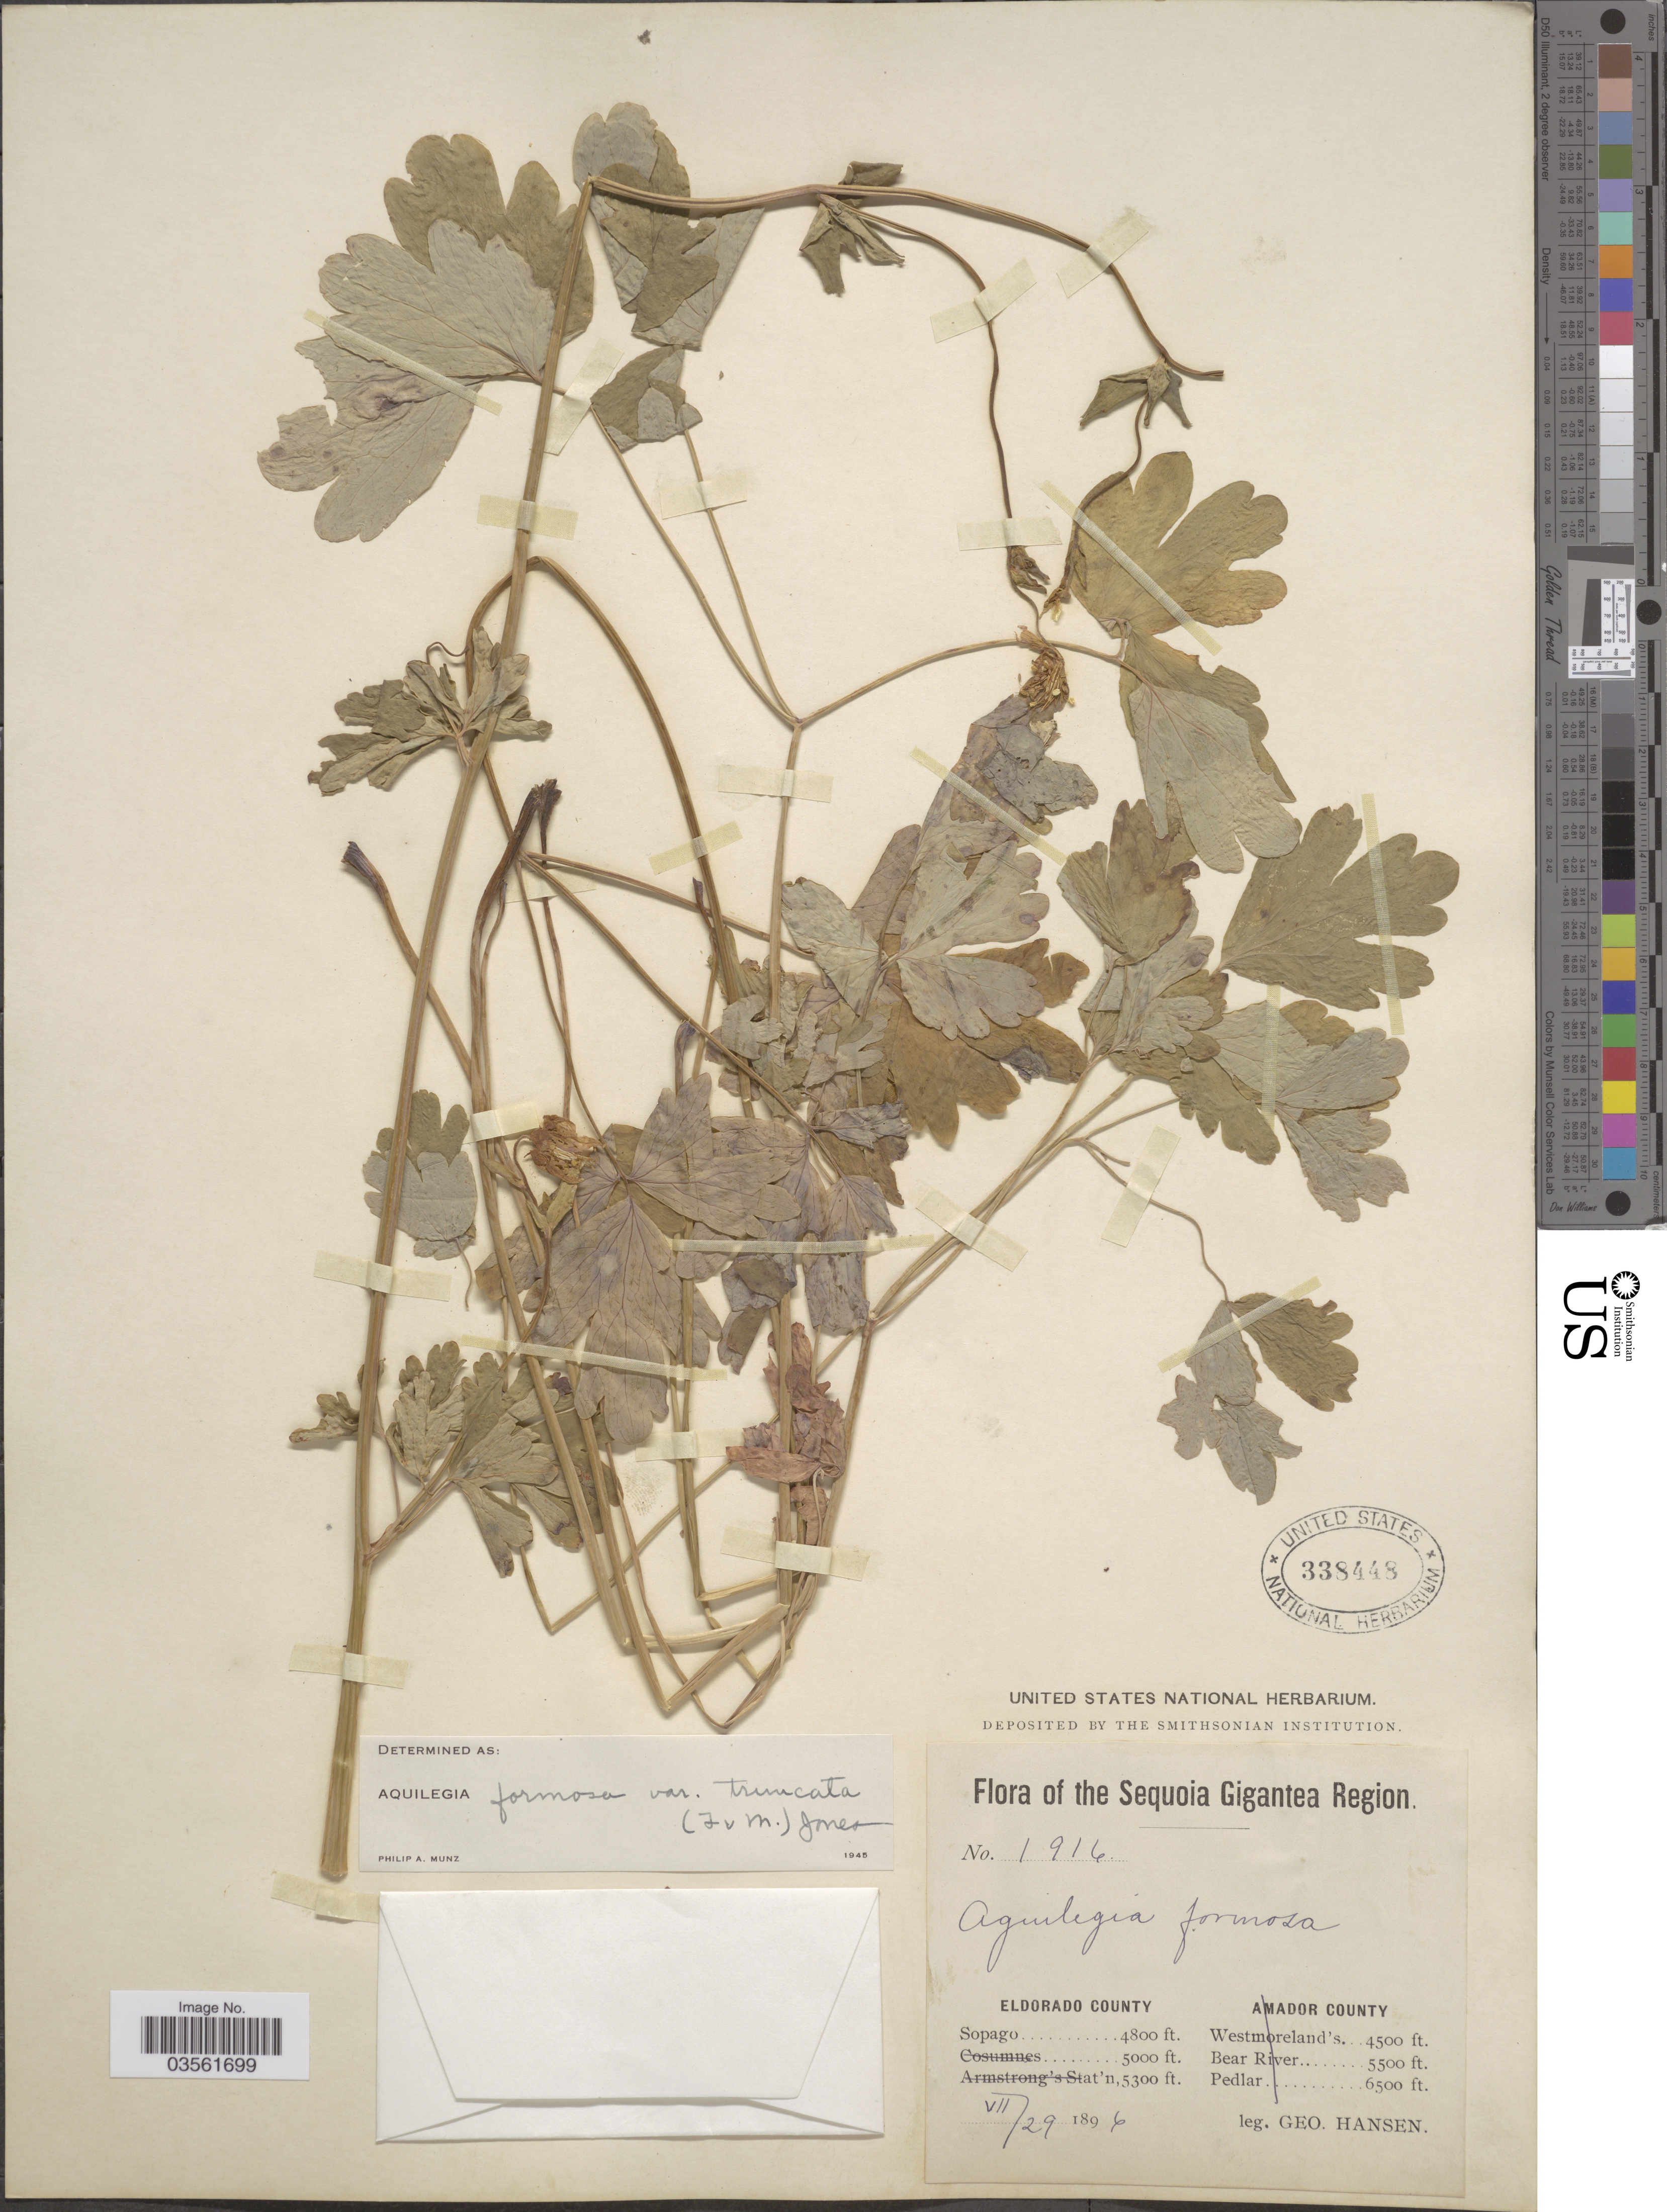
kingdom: Plantae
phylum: Tracheophyta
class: Magnoliopsida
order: Ranunculales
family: Ranunculaceae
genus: Aquilegia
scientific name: Aquilegia formosa var. truncata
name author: M.E. Jones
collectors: G. Hansen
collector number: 1916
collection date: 1896-07-29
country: United States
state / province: California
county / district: El Dorado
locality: Sequoia Gigantea Region. Eldorado County. Sopago.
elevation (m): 1463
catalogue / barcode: US 338448